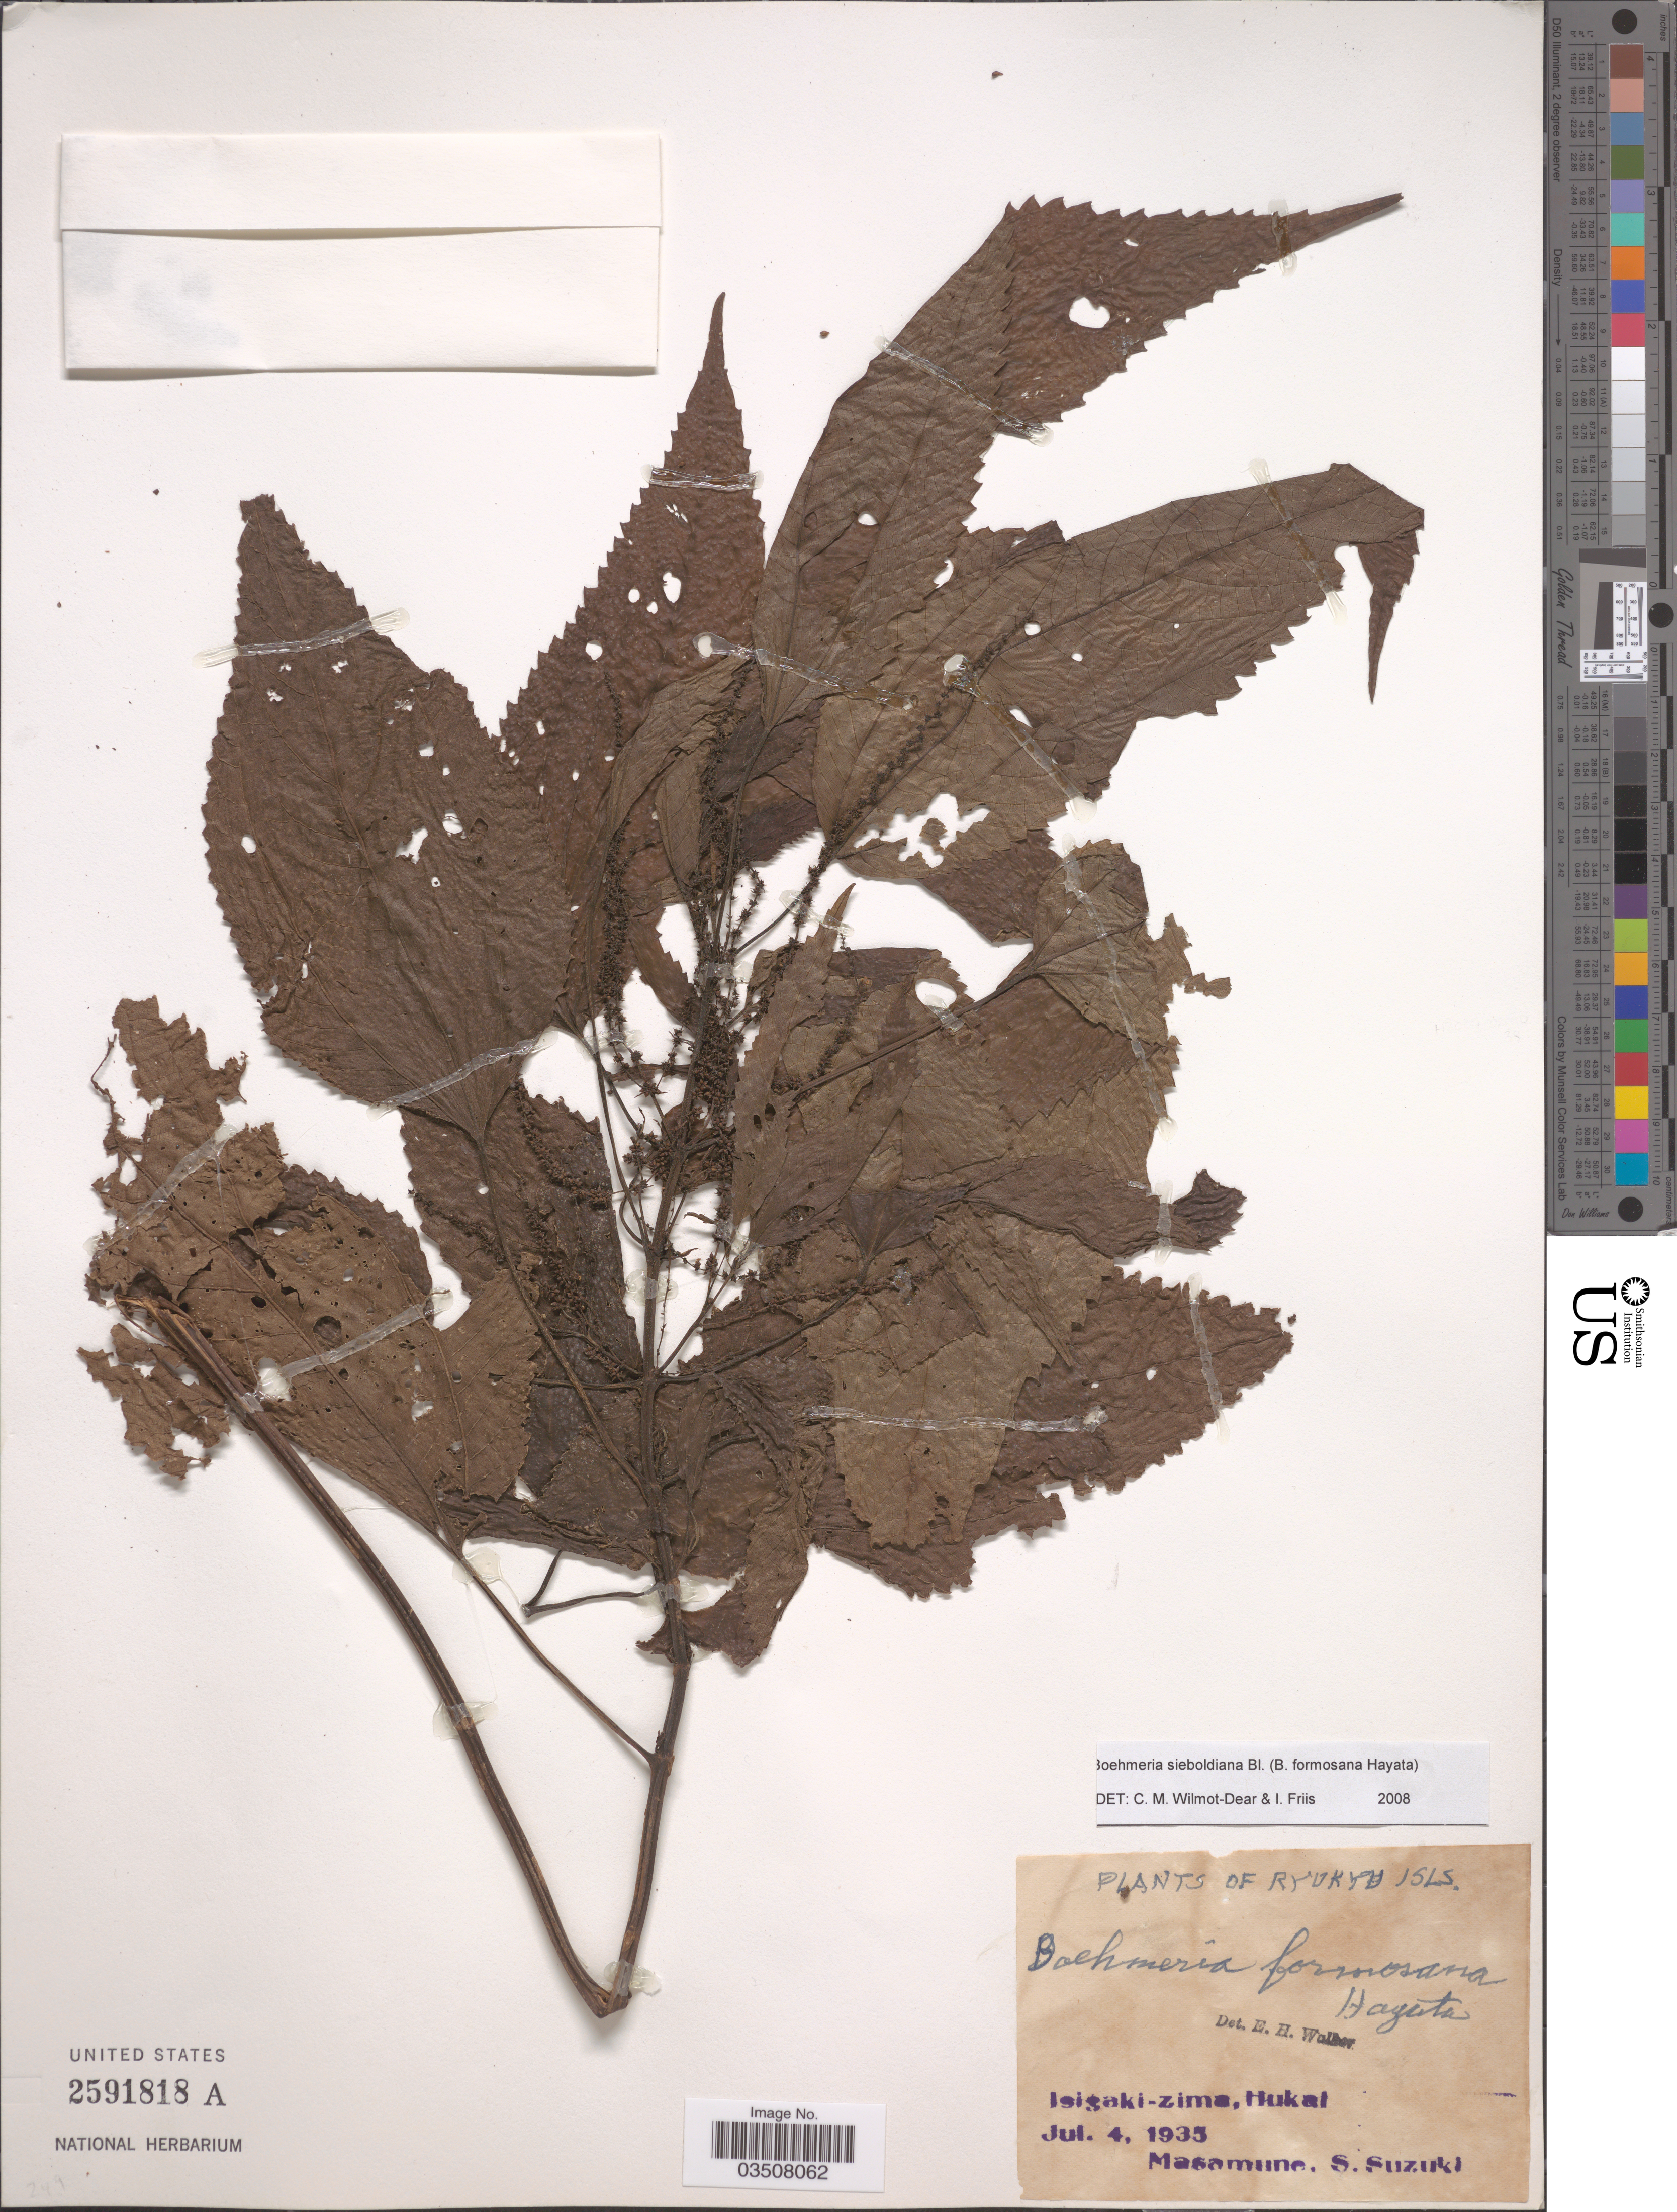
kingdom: Plantae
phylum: Tracheophyta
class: Magnoliopsida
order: Rosales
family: Urticaceae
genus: Boehmeria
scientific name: Boehmeria sieboldiana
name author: Blume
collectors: S. Suzuki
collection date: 1935-07-04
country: Japan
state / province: Okinawa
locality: Ryukyu Isls. Isigaki-zima, Hukai.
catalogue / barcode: US 2591818A